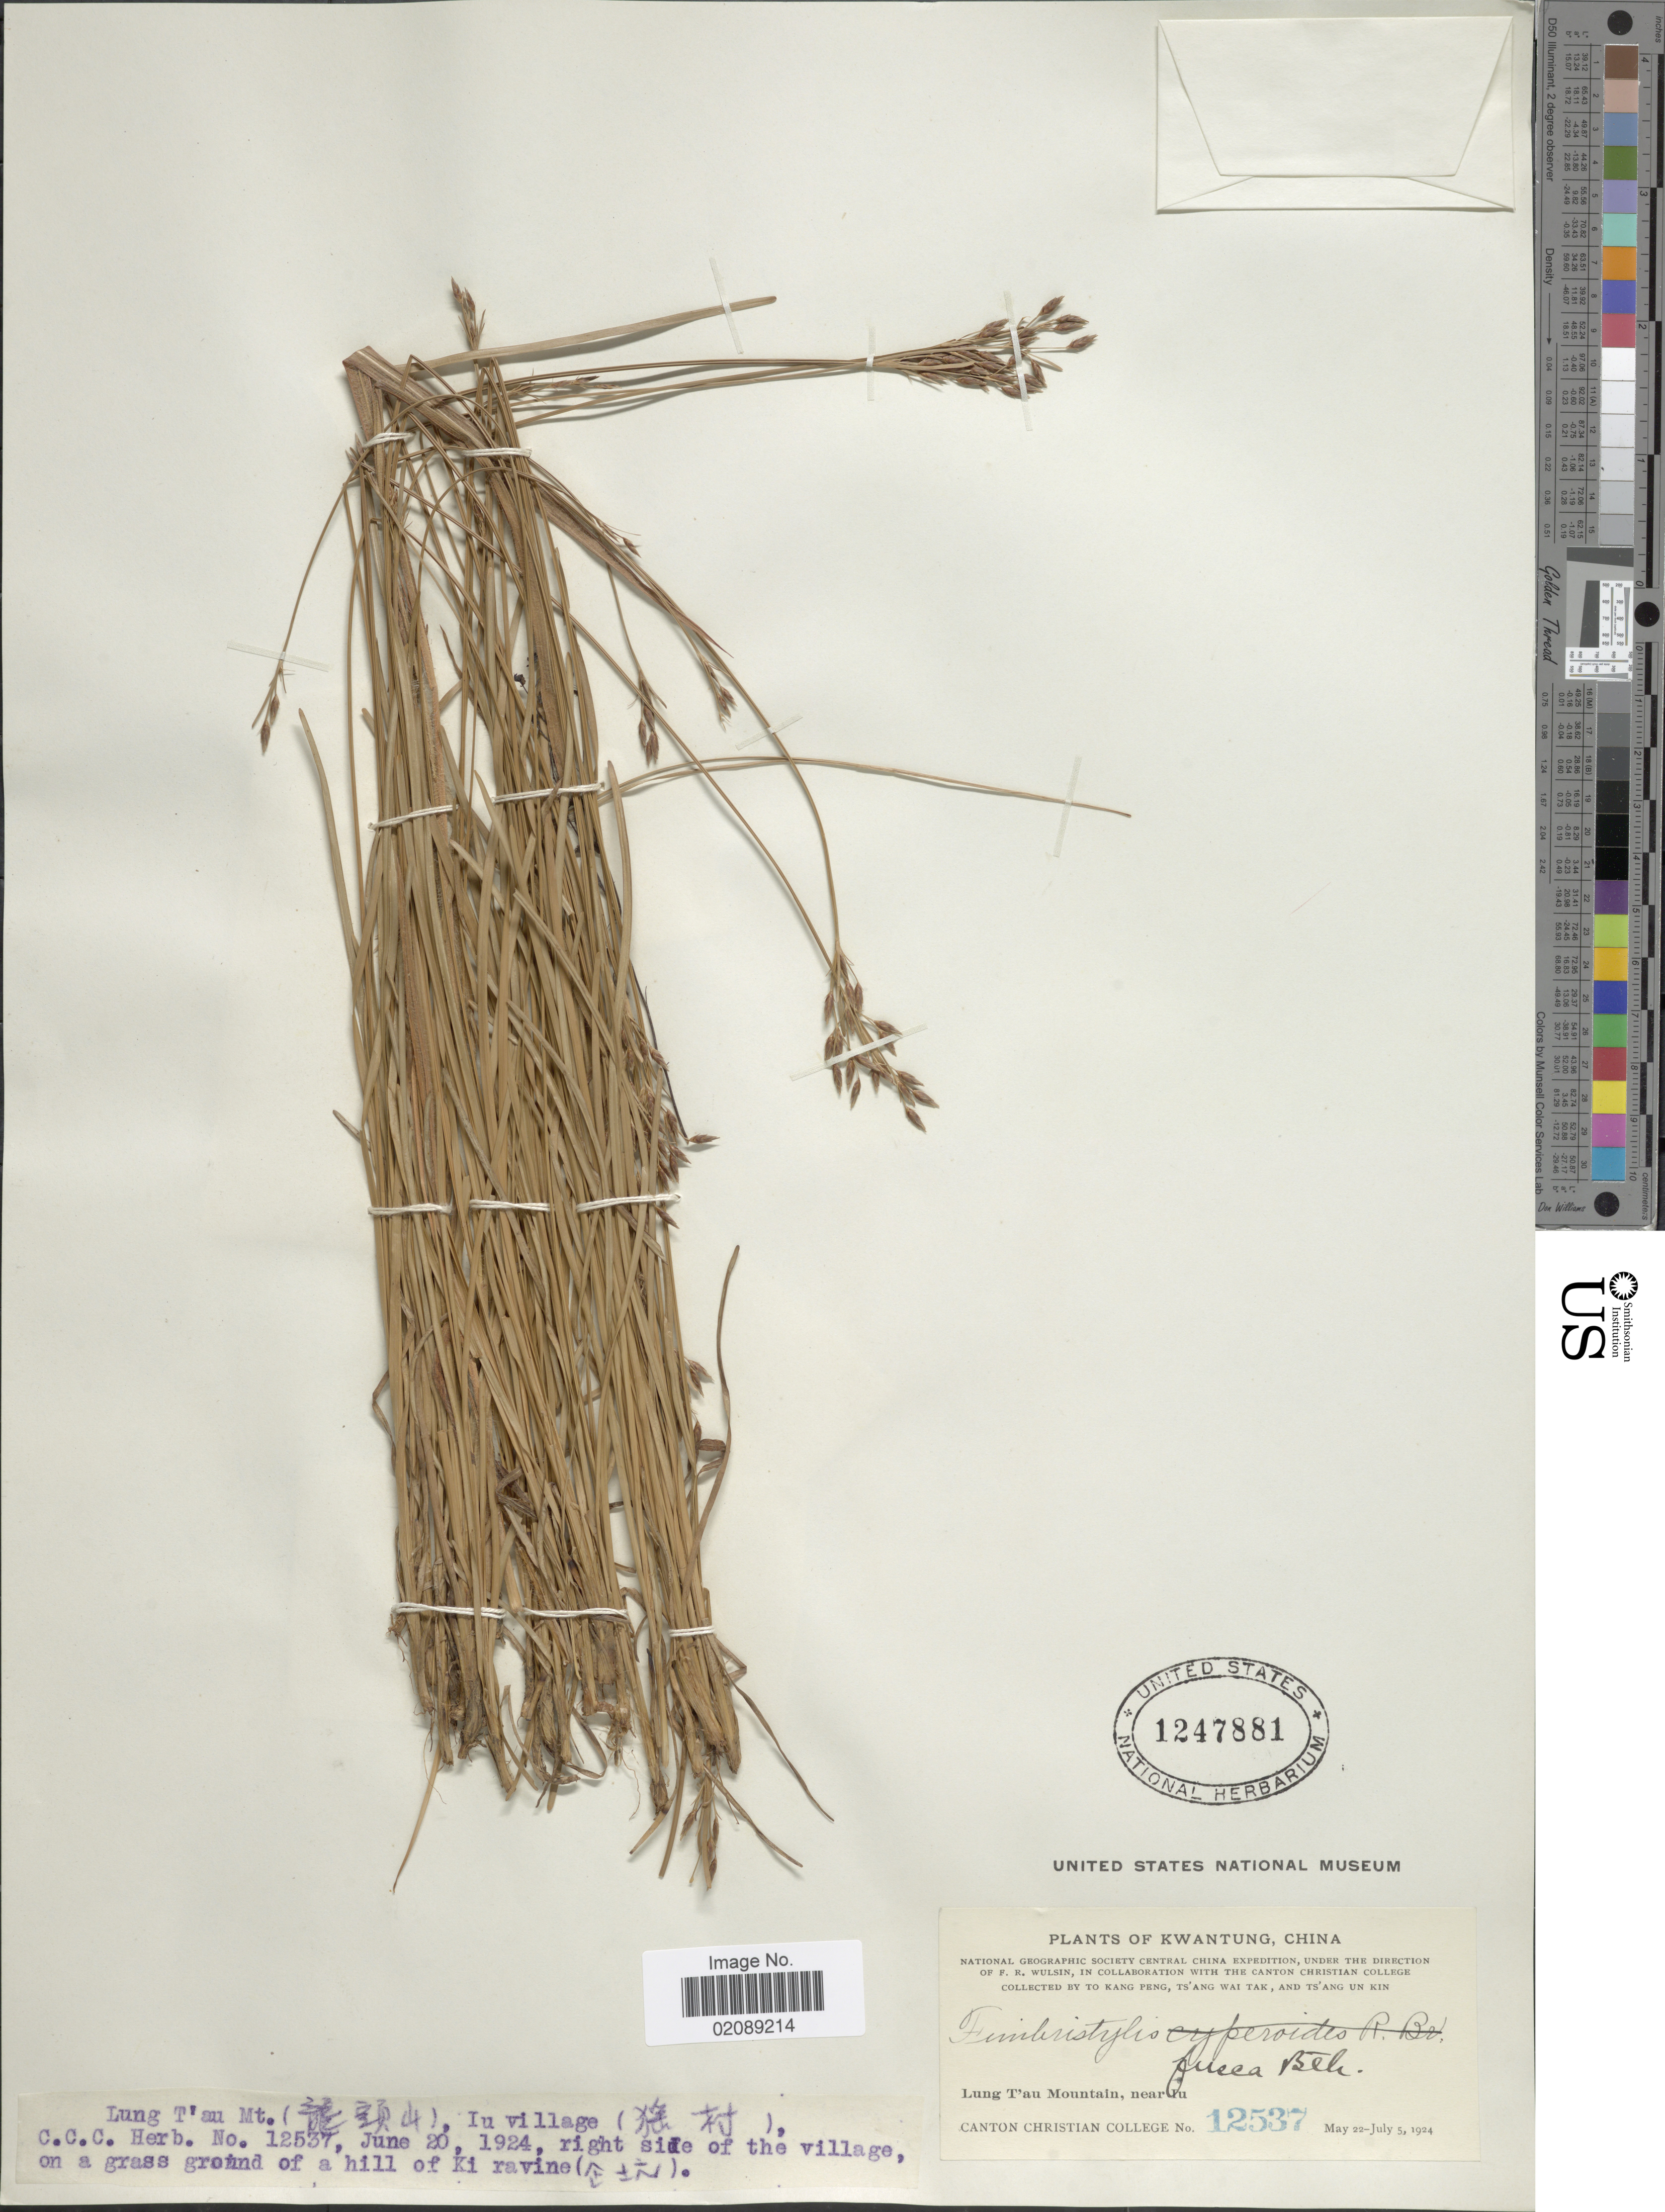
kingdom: Plantae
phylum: Tracheophyta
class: Liliopsida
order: Poales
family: Cyperaceae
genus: Fimbristylis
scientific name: Fimbristylis fusca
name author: (Nees) Benth. ex C.B. Clarke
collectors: K. Peng, W. T. Tsang & Ts' Ang Un Kin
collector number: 12537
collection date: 1924-05-22/1924-07-05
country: China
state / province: Guangdong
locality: Kwangtung. Lung T'au Mountain, near Iu village, Ki ravine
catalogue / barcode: US 1247881